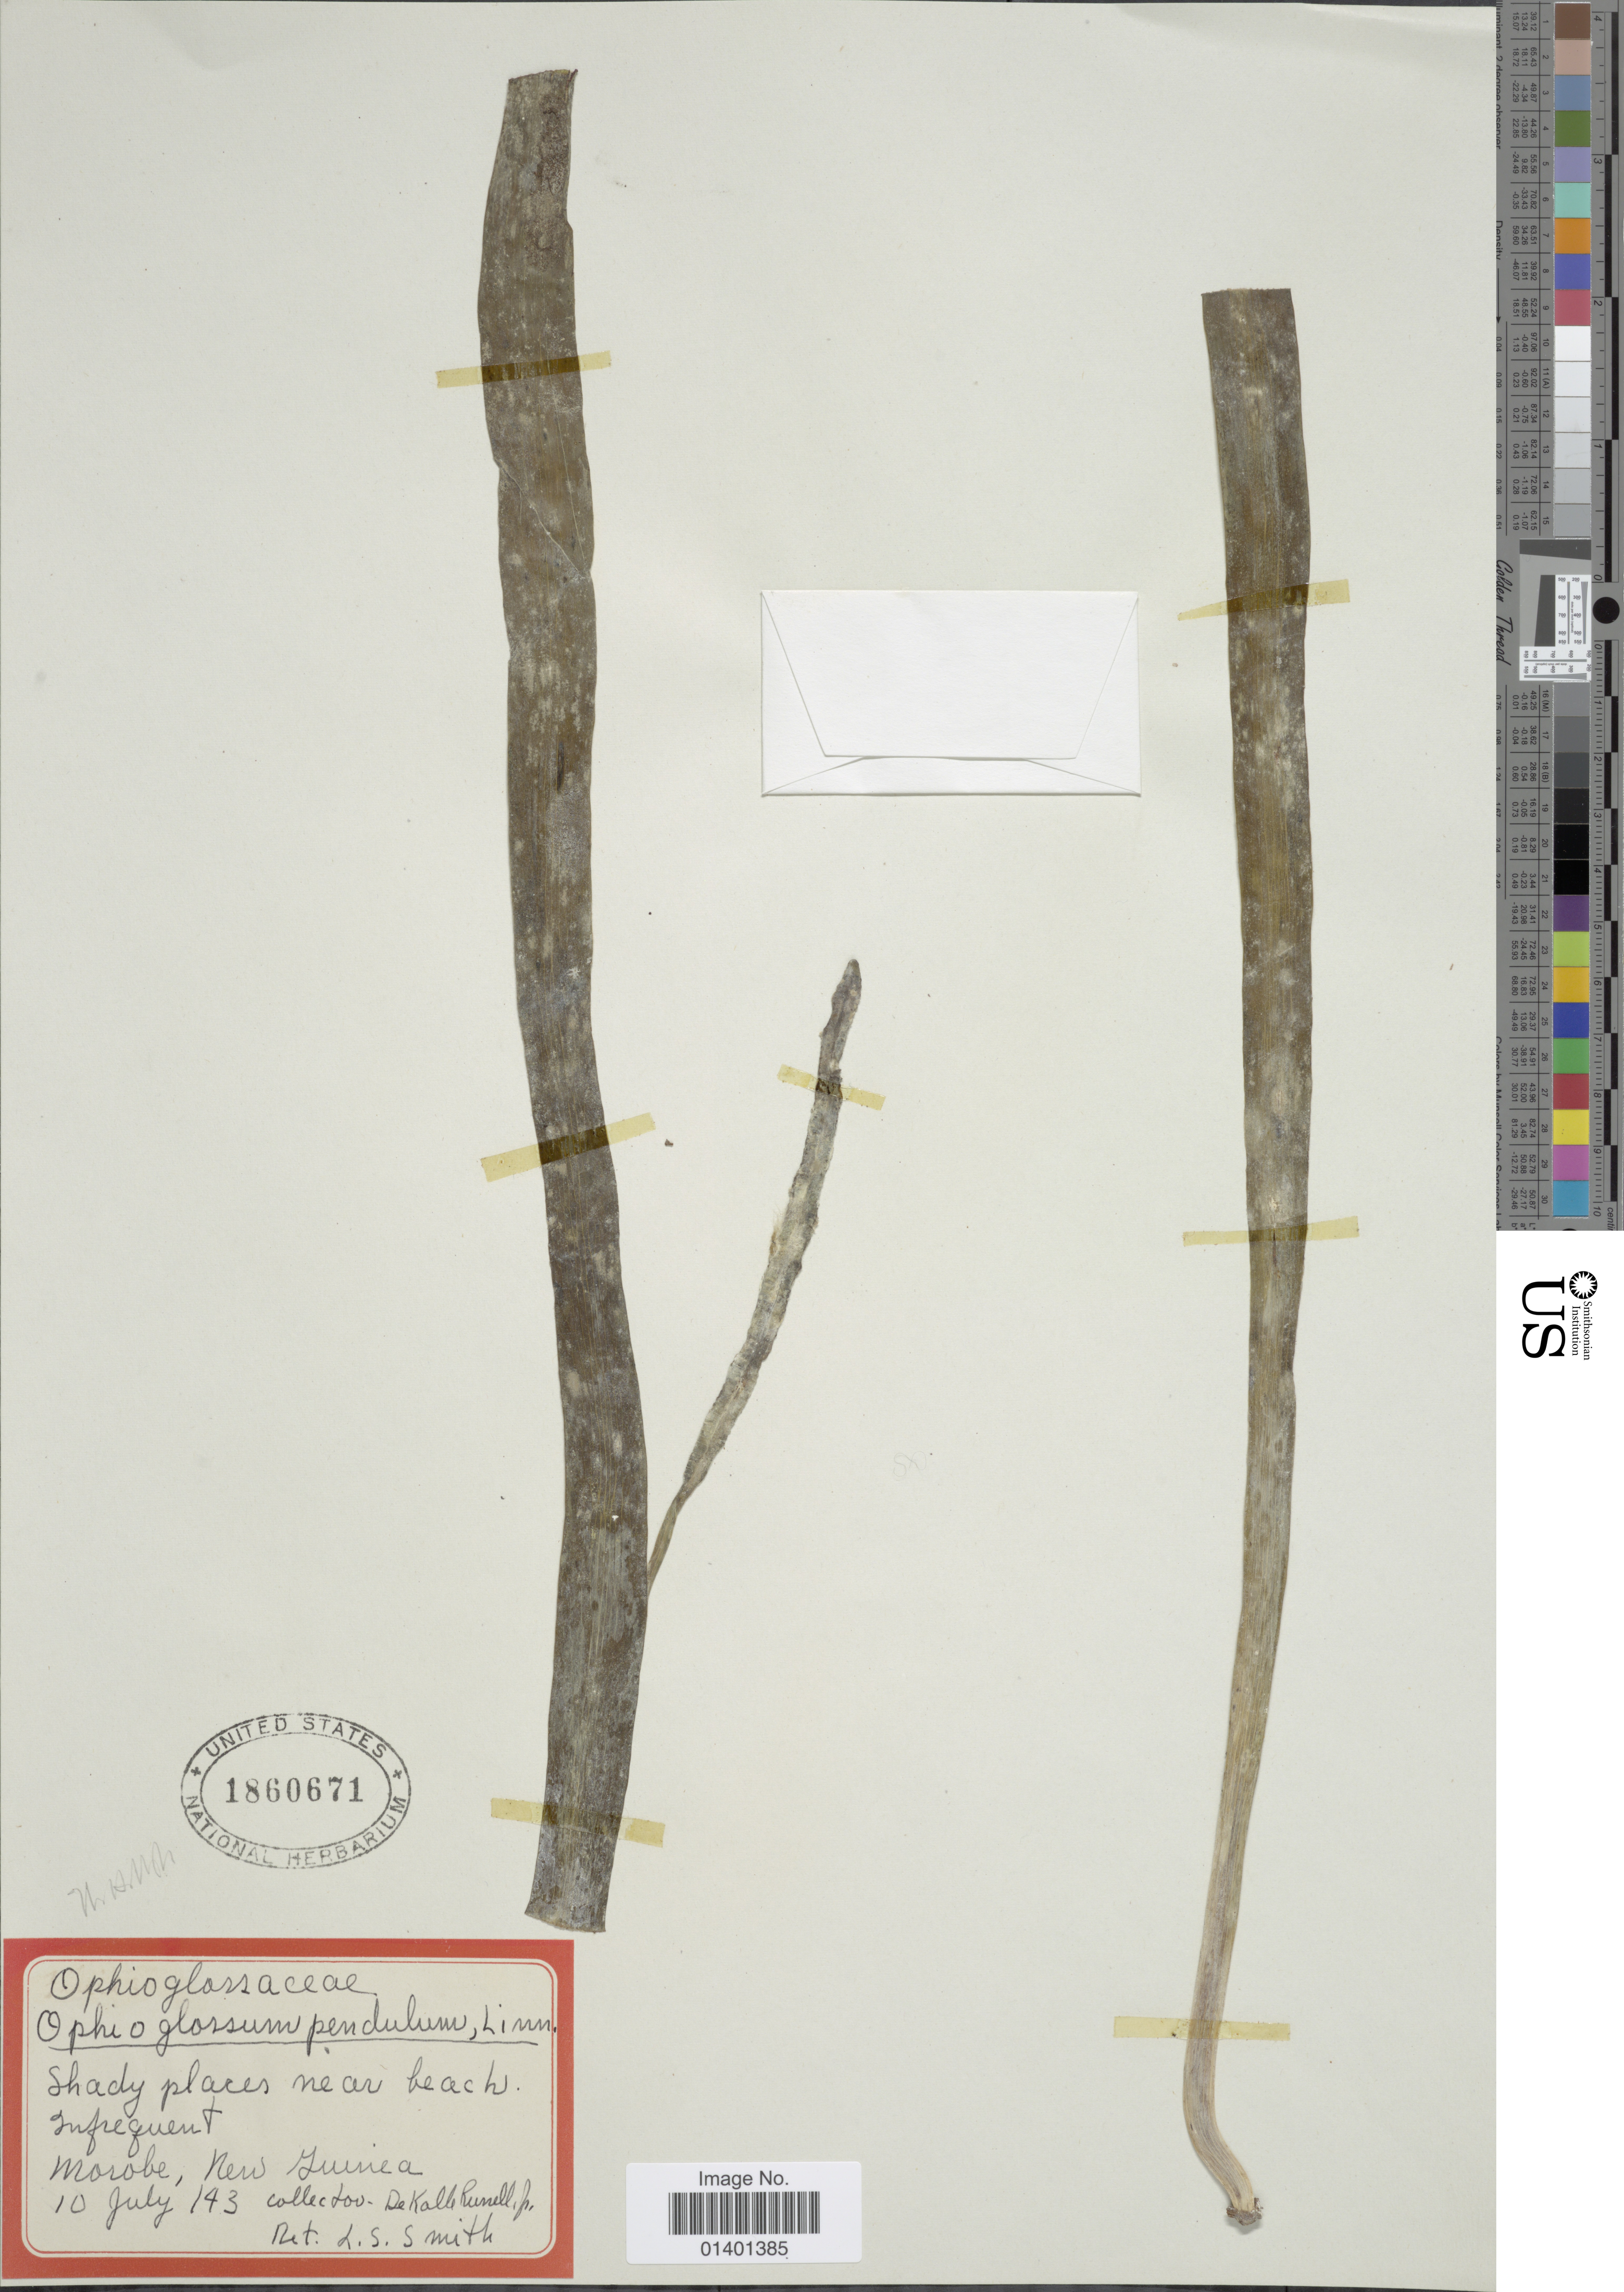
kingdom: Plantae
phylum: Tracheophyta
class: Polypodiopsida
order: Ophioglossales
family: Ophioglossaceae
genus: Ophioglossum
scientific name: Ophioglossum pendulum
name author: L.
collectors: D. K. Russell Jr.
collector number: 143 ?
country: Papua New Guinea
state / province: Morobe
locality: Nw Guinea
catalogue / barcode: US 1860671